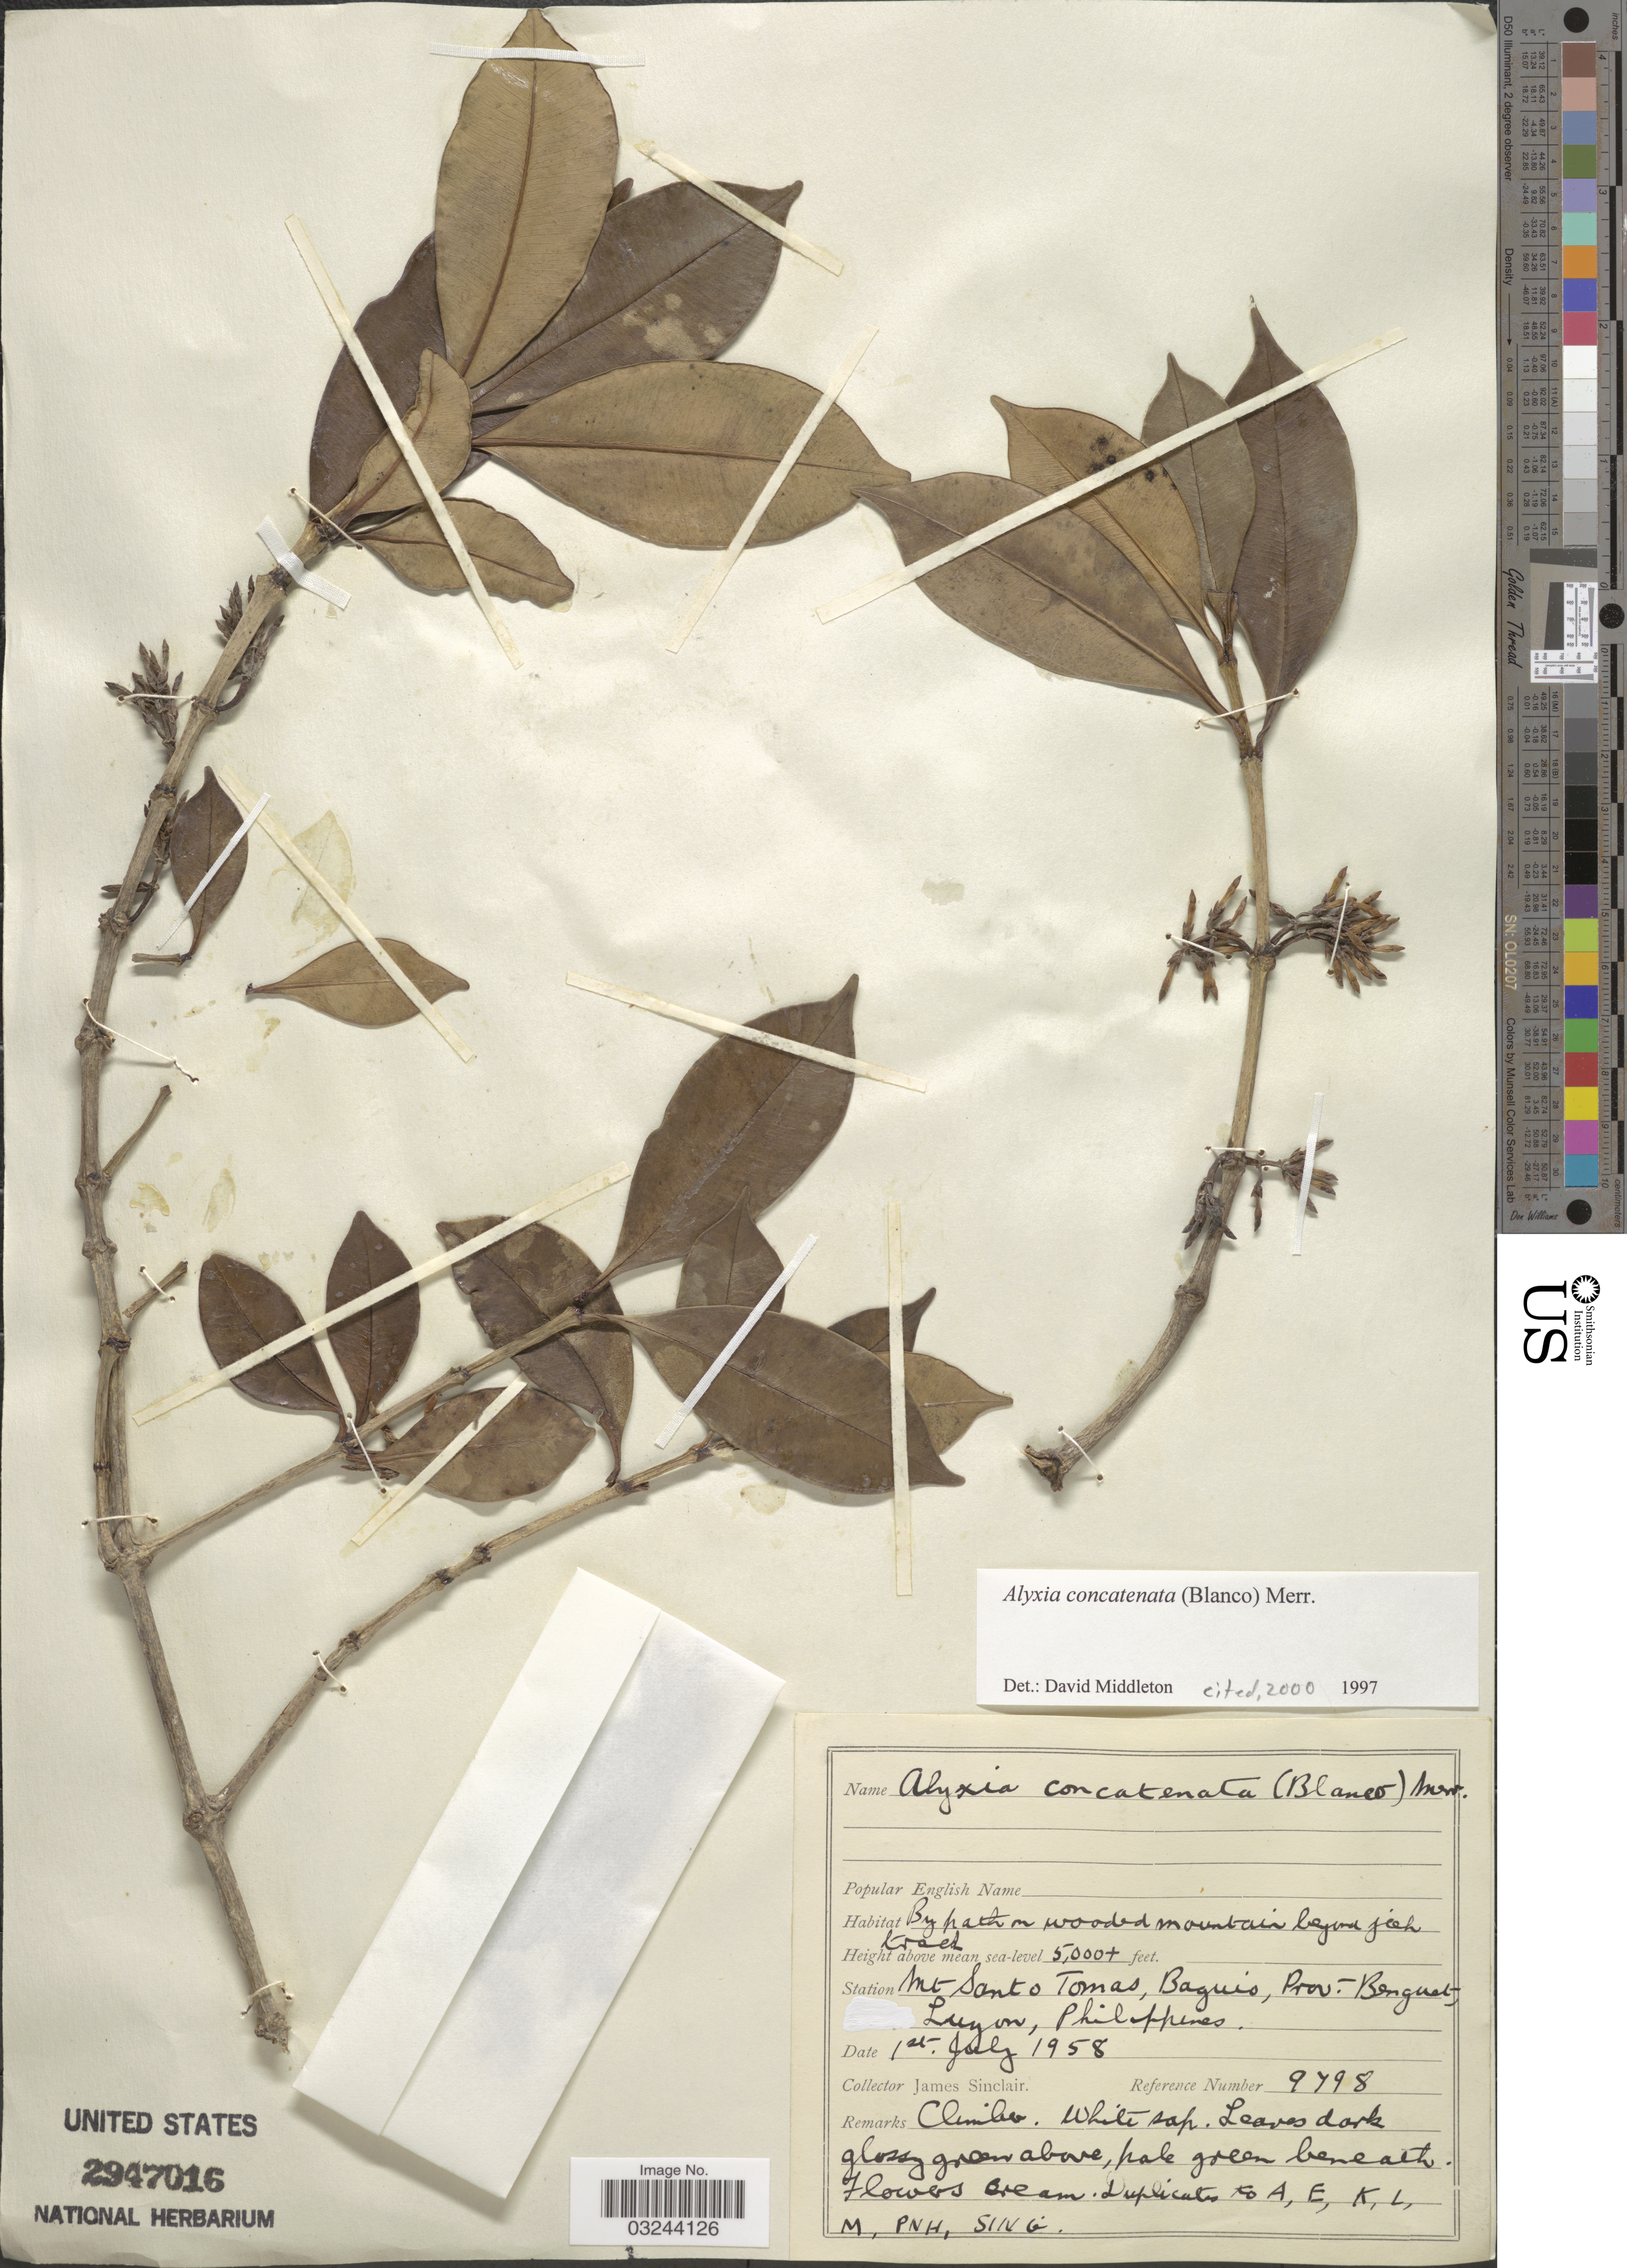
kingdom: Plantae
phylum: Tracheophyta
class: Magnoliopsida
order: Gentianales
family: Apocynaceae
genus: Alyxia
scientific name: Alyxia concatenata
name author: (Blanco) Merr.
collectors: J. Sinclair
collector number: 9798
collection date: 1958-07-01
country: Philippines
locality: Station Mt Santo Tomas, Baguio, Prov. Benguet, Luzon.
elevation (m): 1524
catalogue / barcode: US 2947016